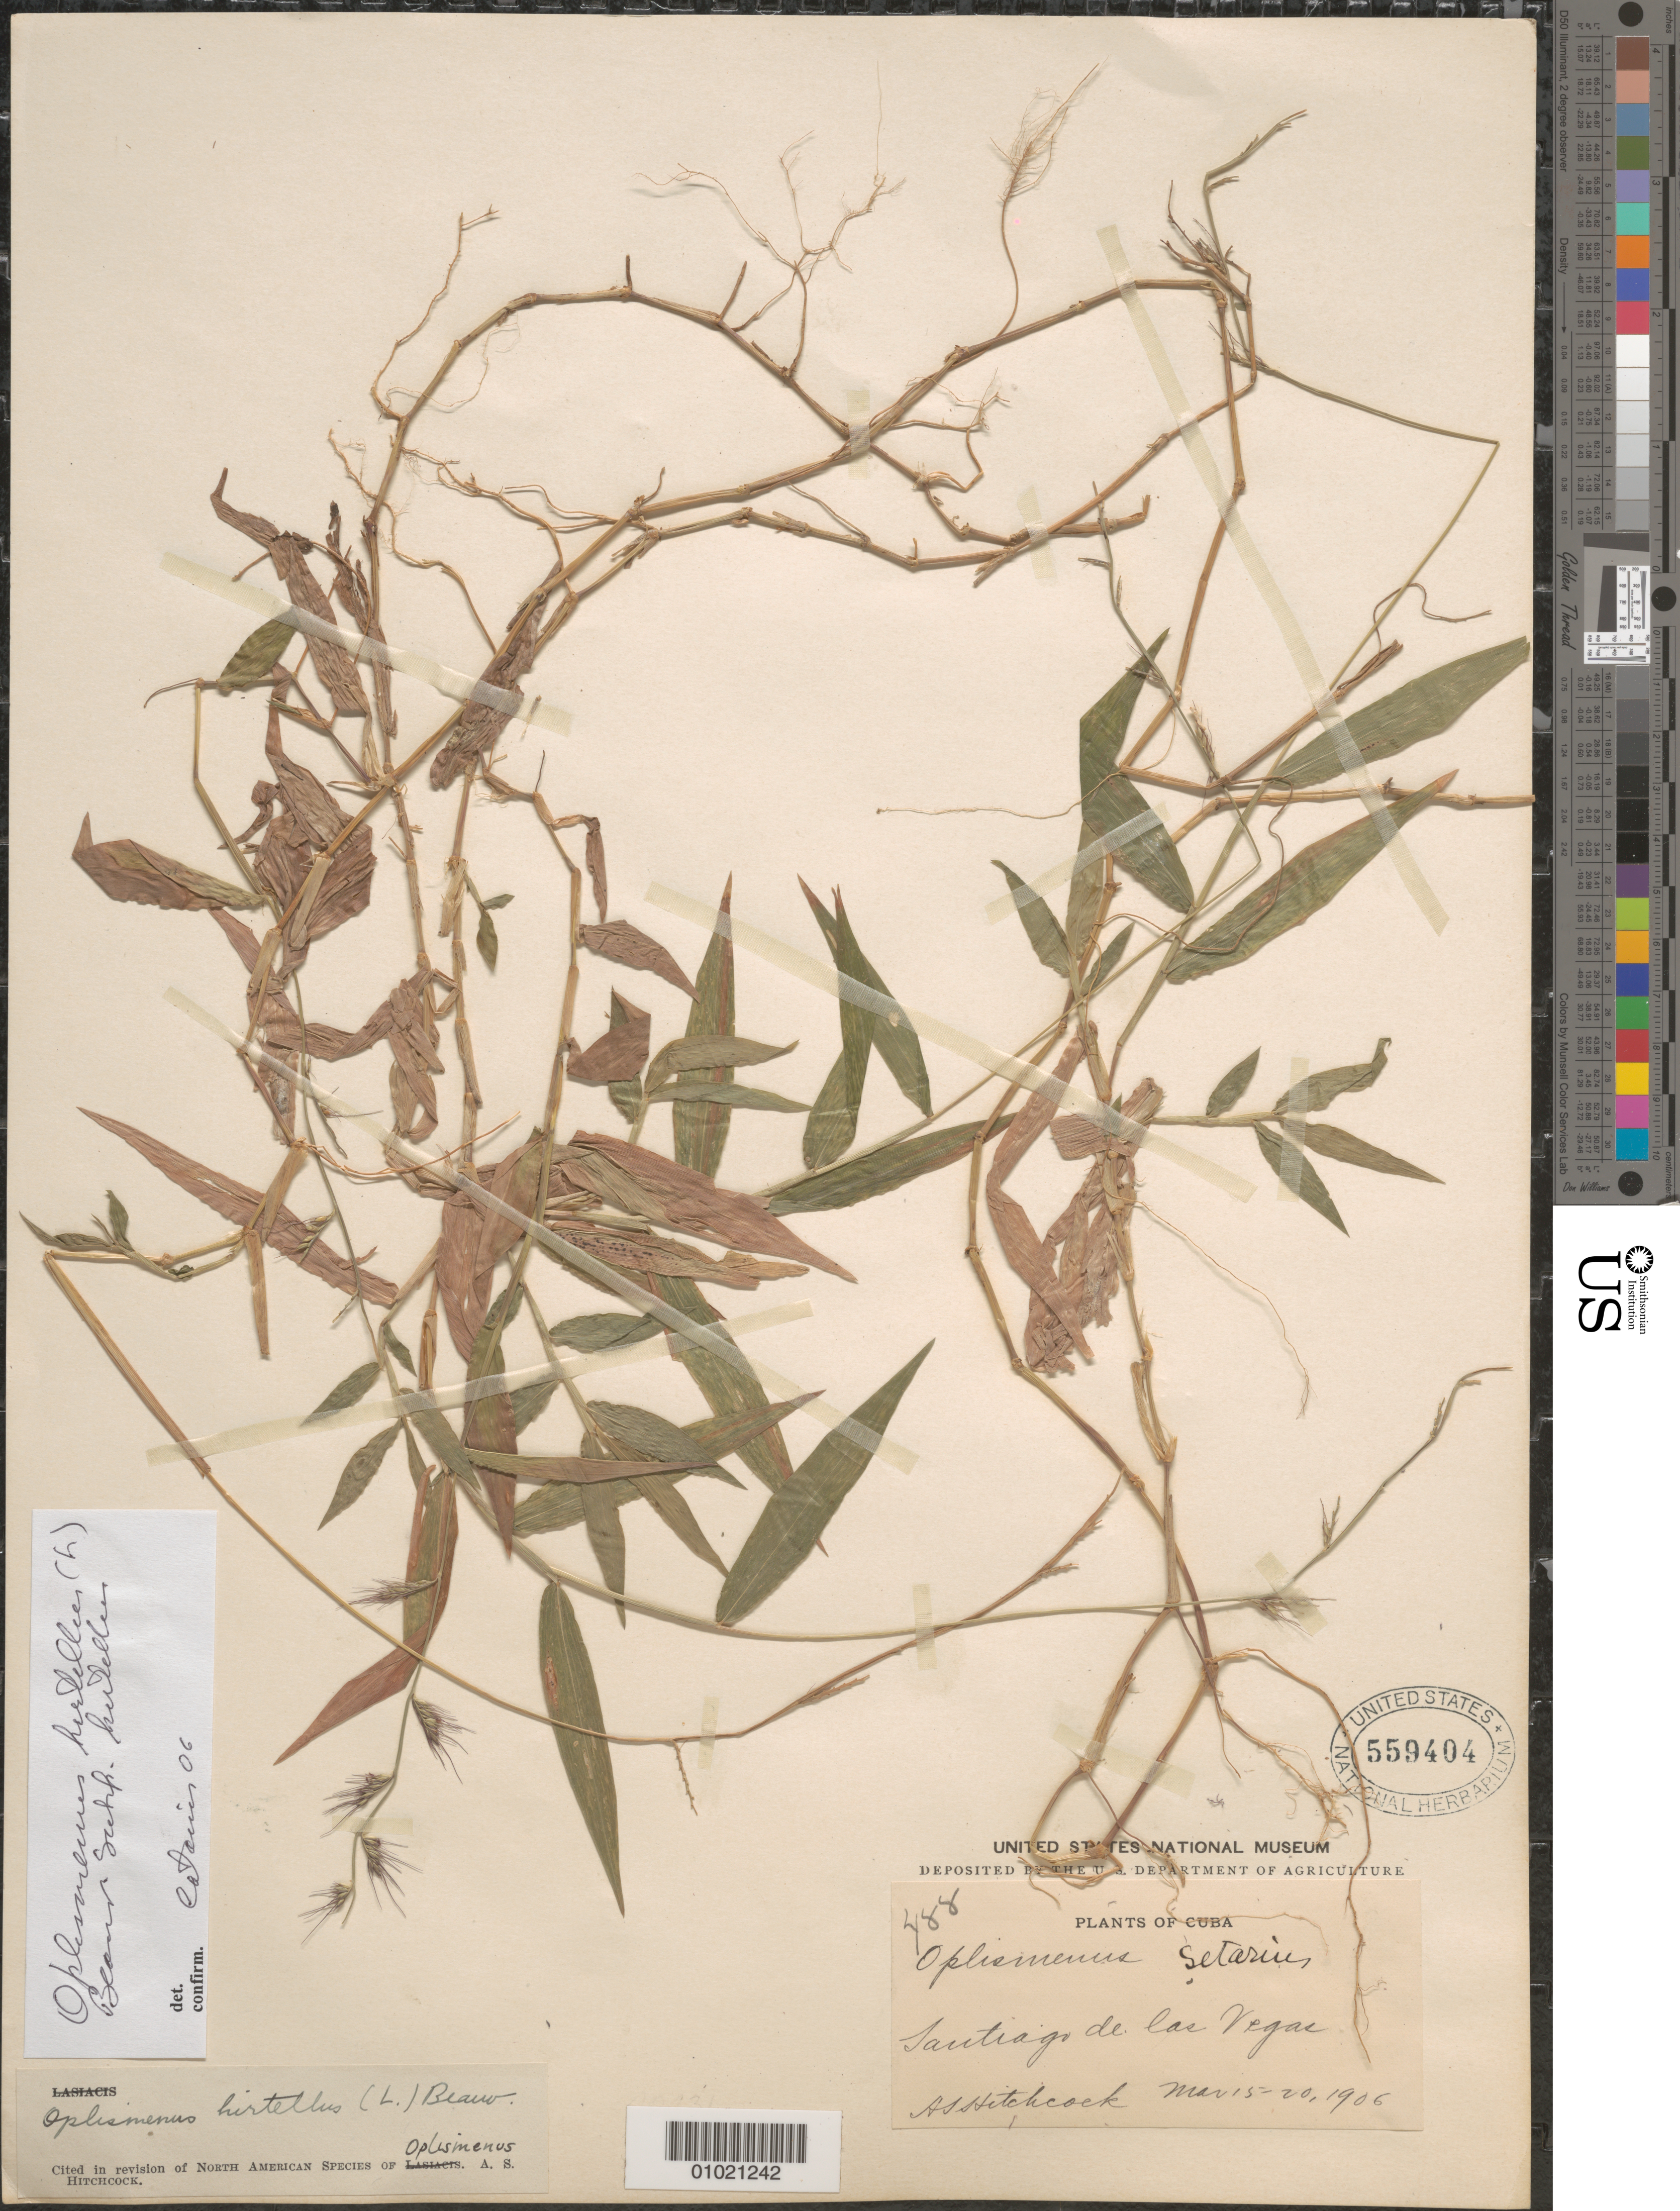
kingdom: Plantae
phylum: Tracheophyta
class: Liliopsida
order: Poales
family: Poaceae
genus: Oplismenus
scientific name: Oplismenus hirtellus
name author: (L.) P. Beauv.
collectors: A. S. Hitchcock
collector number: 488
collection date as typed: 15 Mar 1906 to 20 Mar 1906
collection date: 1906-03-15/1906-03-20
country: Cuba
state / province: La Habana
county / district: Municipio Boyeros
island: Cuba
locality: Santiago de las Vegas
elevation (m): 97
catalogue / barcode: US 559404